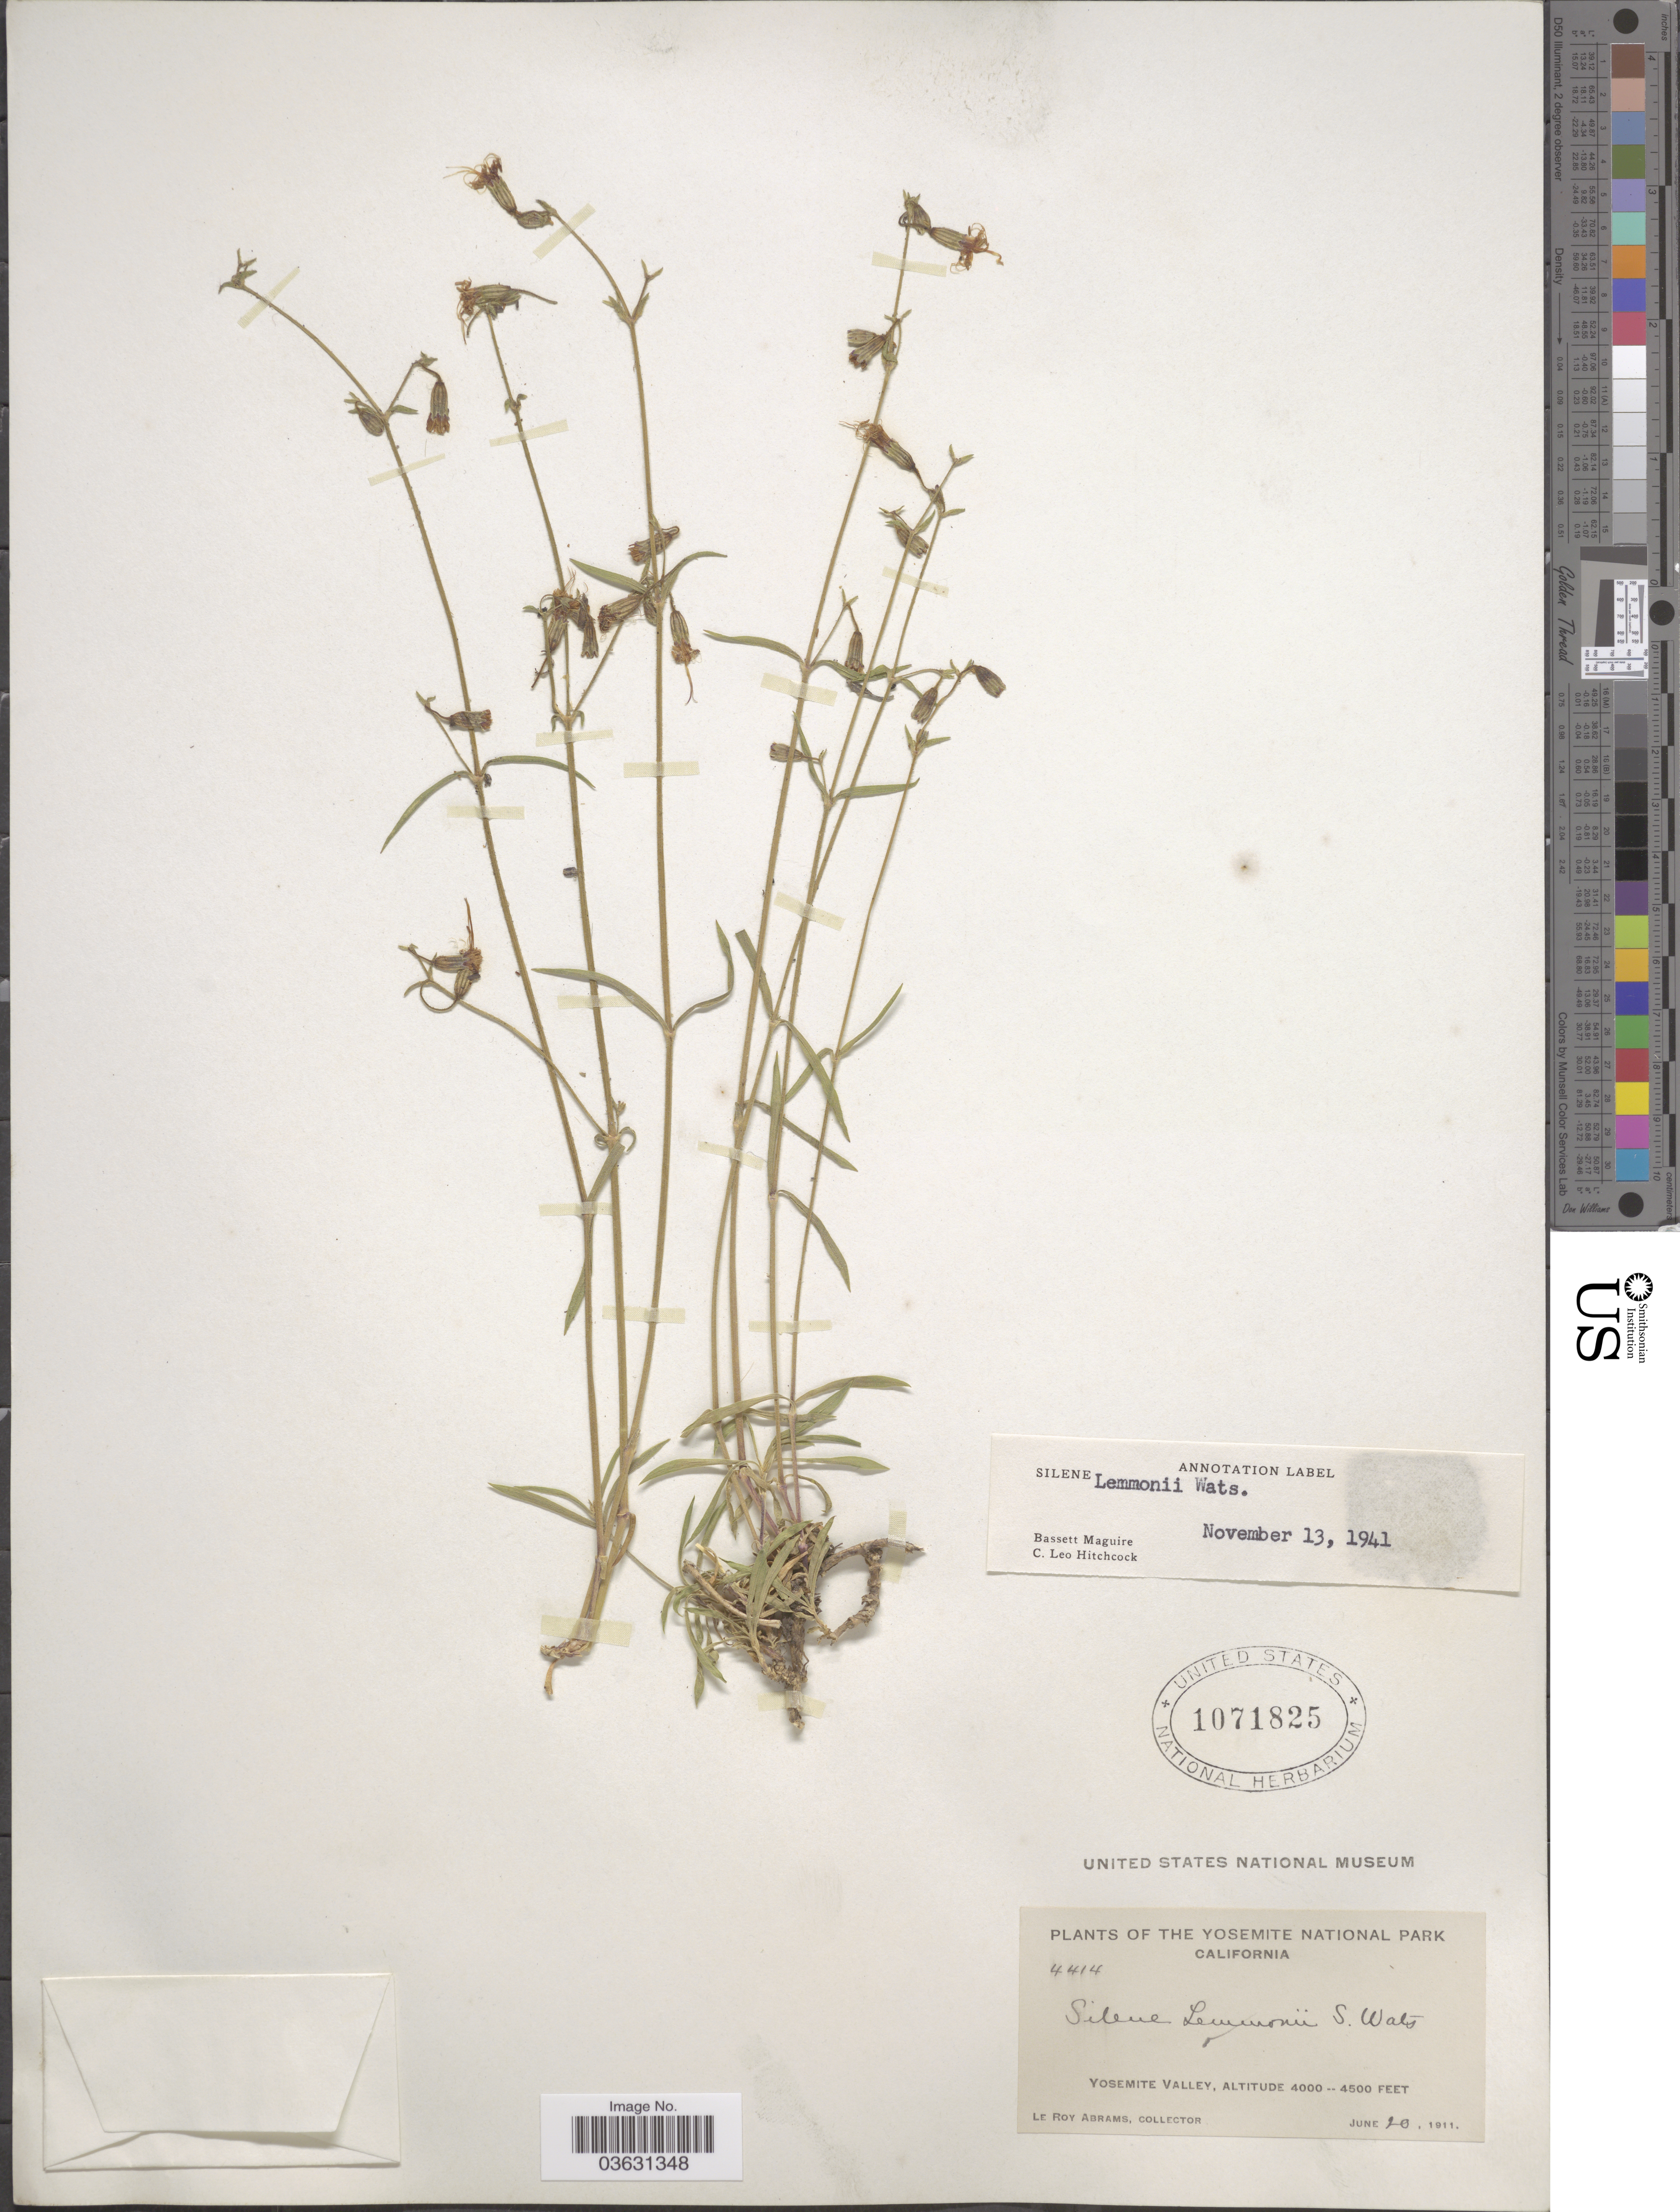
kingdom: Plantae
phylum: Tracheophyta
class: Magnoliopsida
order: Caryophyllales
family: Caryophyllaceae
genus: Silene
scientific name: Silene lemmonii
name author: S. Watson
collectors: L. Abrams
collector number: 4414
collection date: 1911-06-20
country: United States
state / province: California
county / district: Mariposa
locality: The Yosemite National Park. Yosemite Valley.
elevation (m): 1219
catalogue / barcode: US 1071825